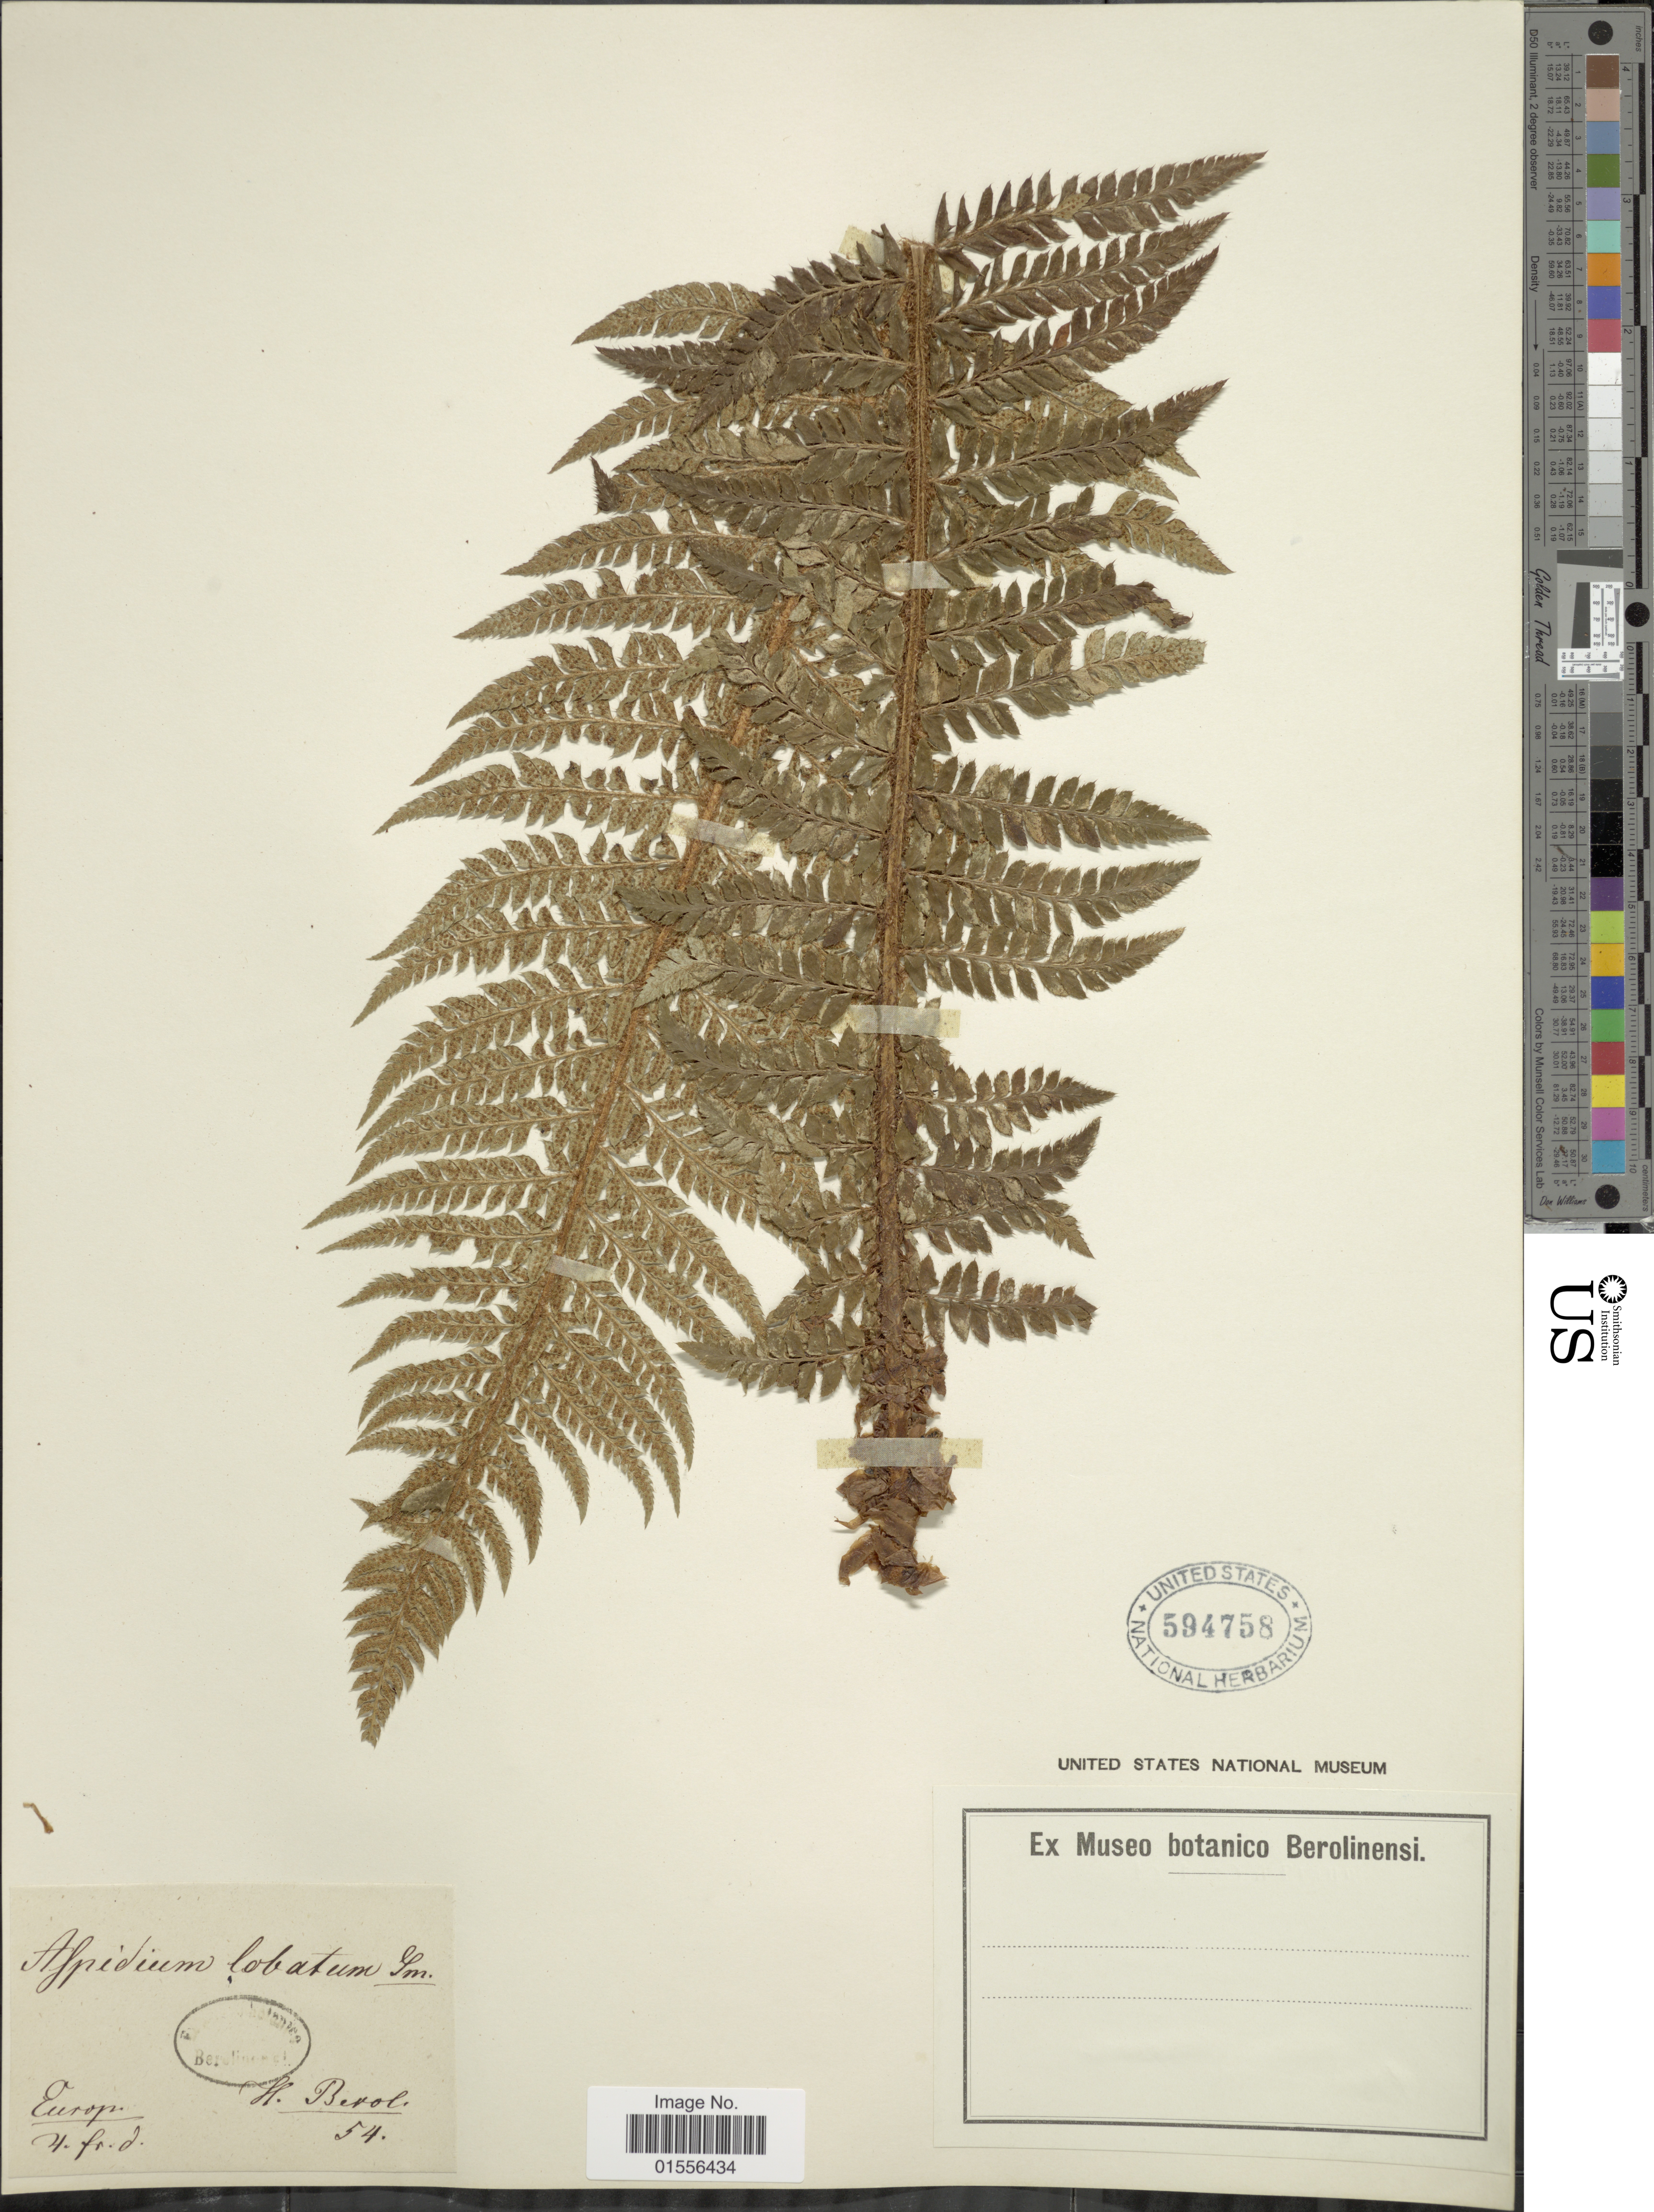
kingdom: Plantae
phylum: Tracheophyta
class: Polypodiopsida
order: Polypodiales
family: Dryopteridaceae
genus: Polystichum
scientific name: Polystichum setiferum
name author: (Forssk.) Moore ex Woynar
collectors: ex Mus. Bot. Berolinensi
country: Germany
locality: H. Berol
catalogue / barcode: US 594758